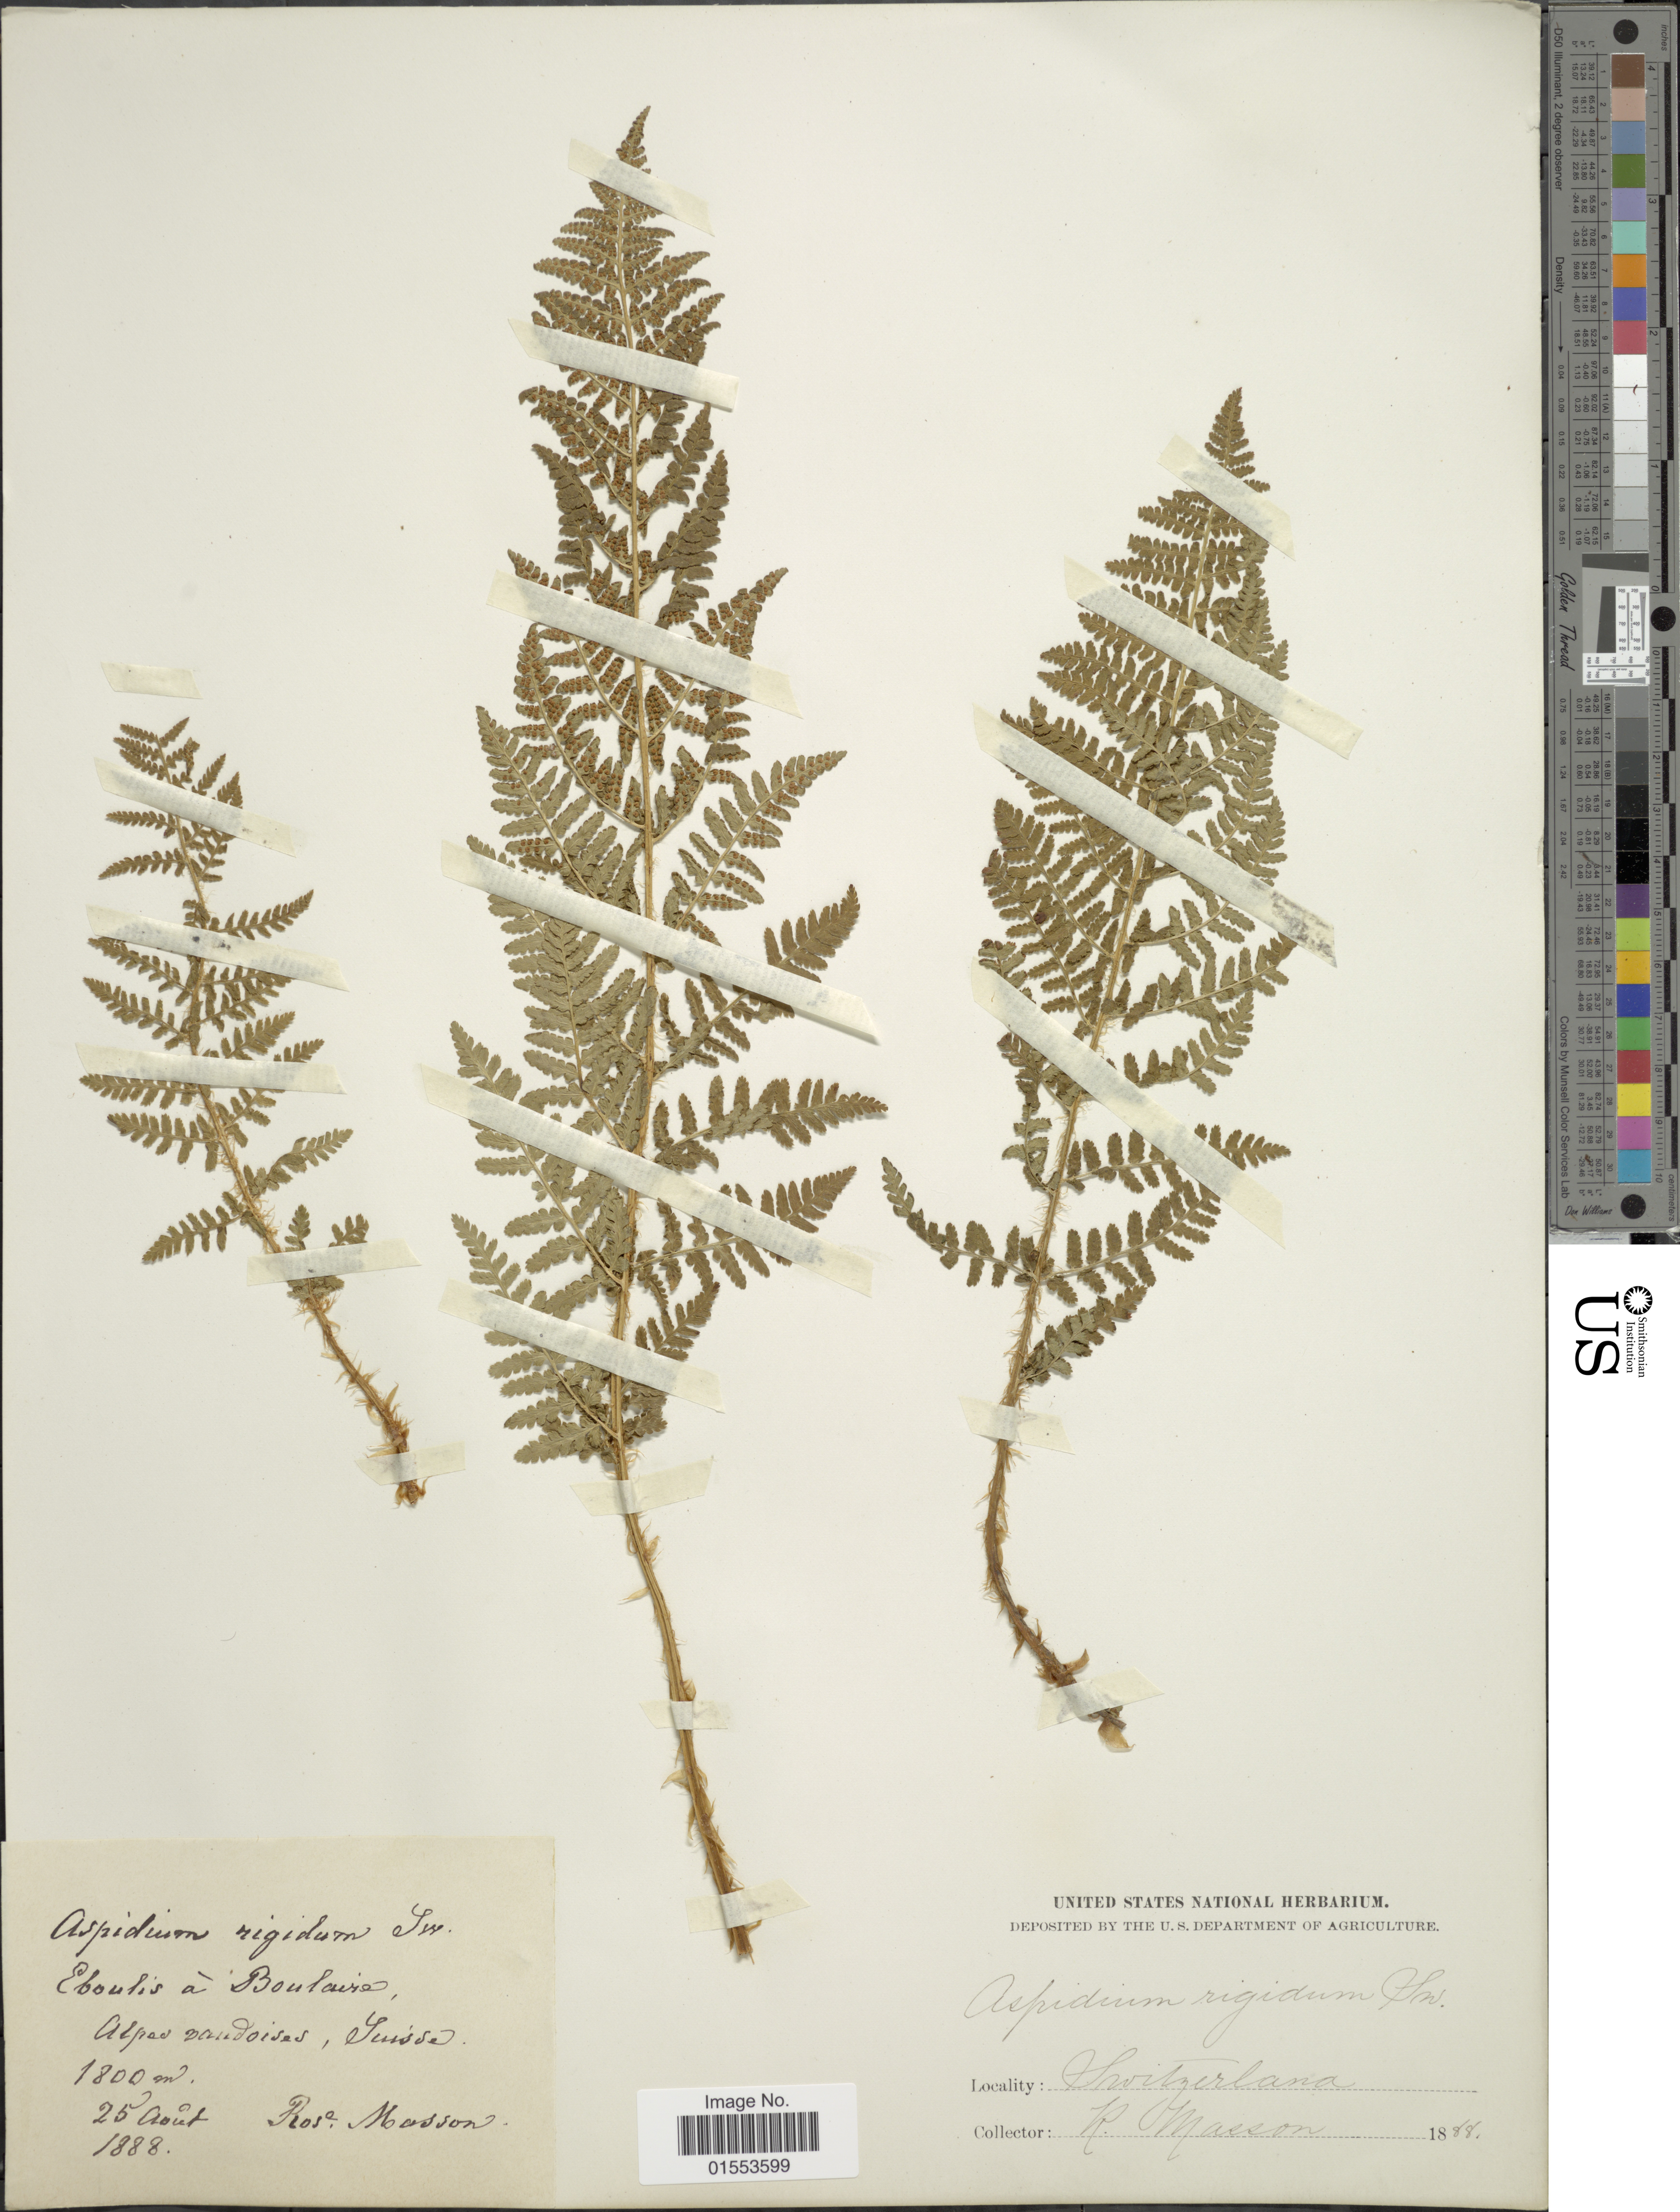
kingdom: Plantae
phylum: Tracheophyta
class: Polypodiopsida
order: Polypodiales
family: Dryopteridaceae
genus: Dryopteris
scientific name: Dryopteris rigida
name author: Underw.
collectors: R. Masson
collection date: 1888-08-25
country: Switzerland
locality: Eboulis a Boulaire, Alpes vaudoises, Suisse, Switzerland.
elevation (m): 1800